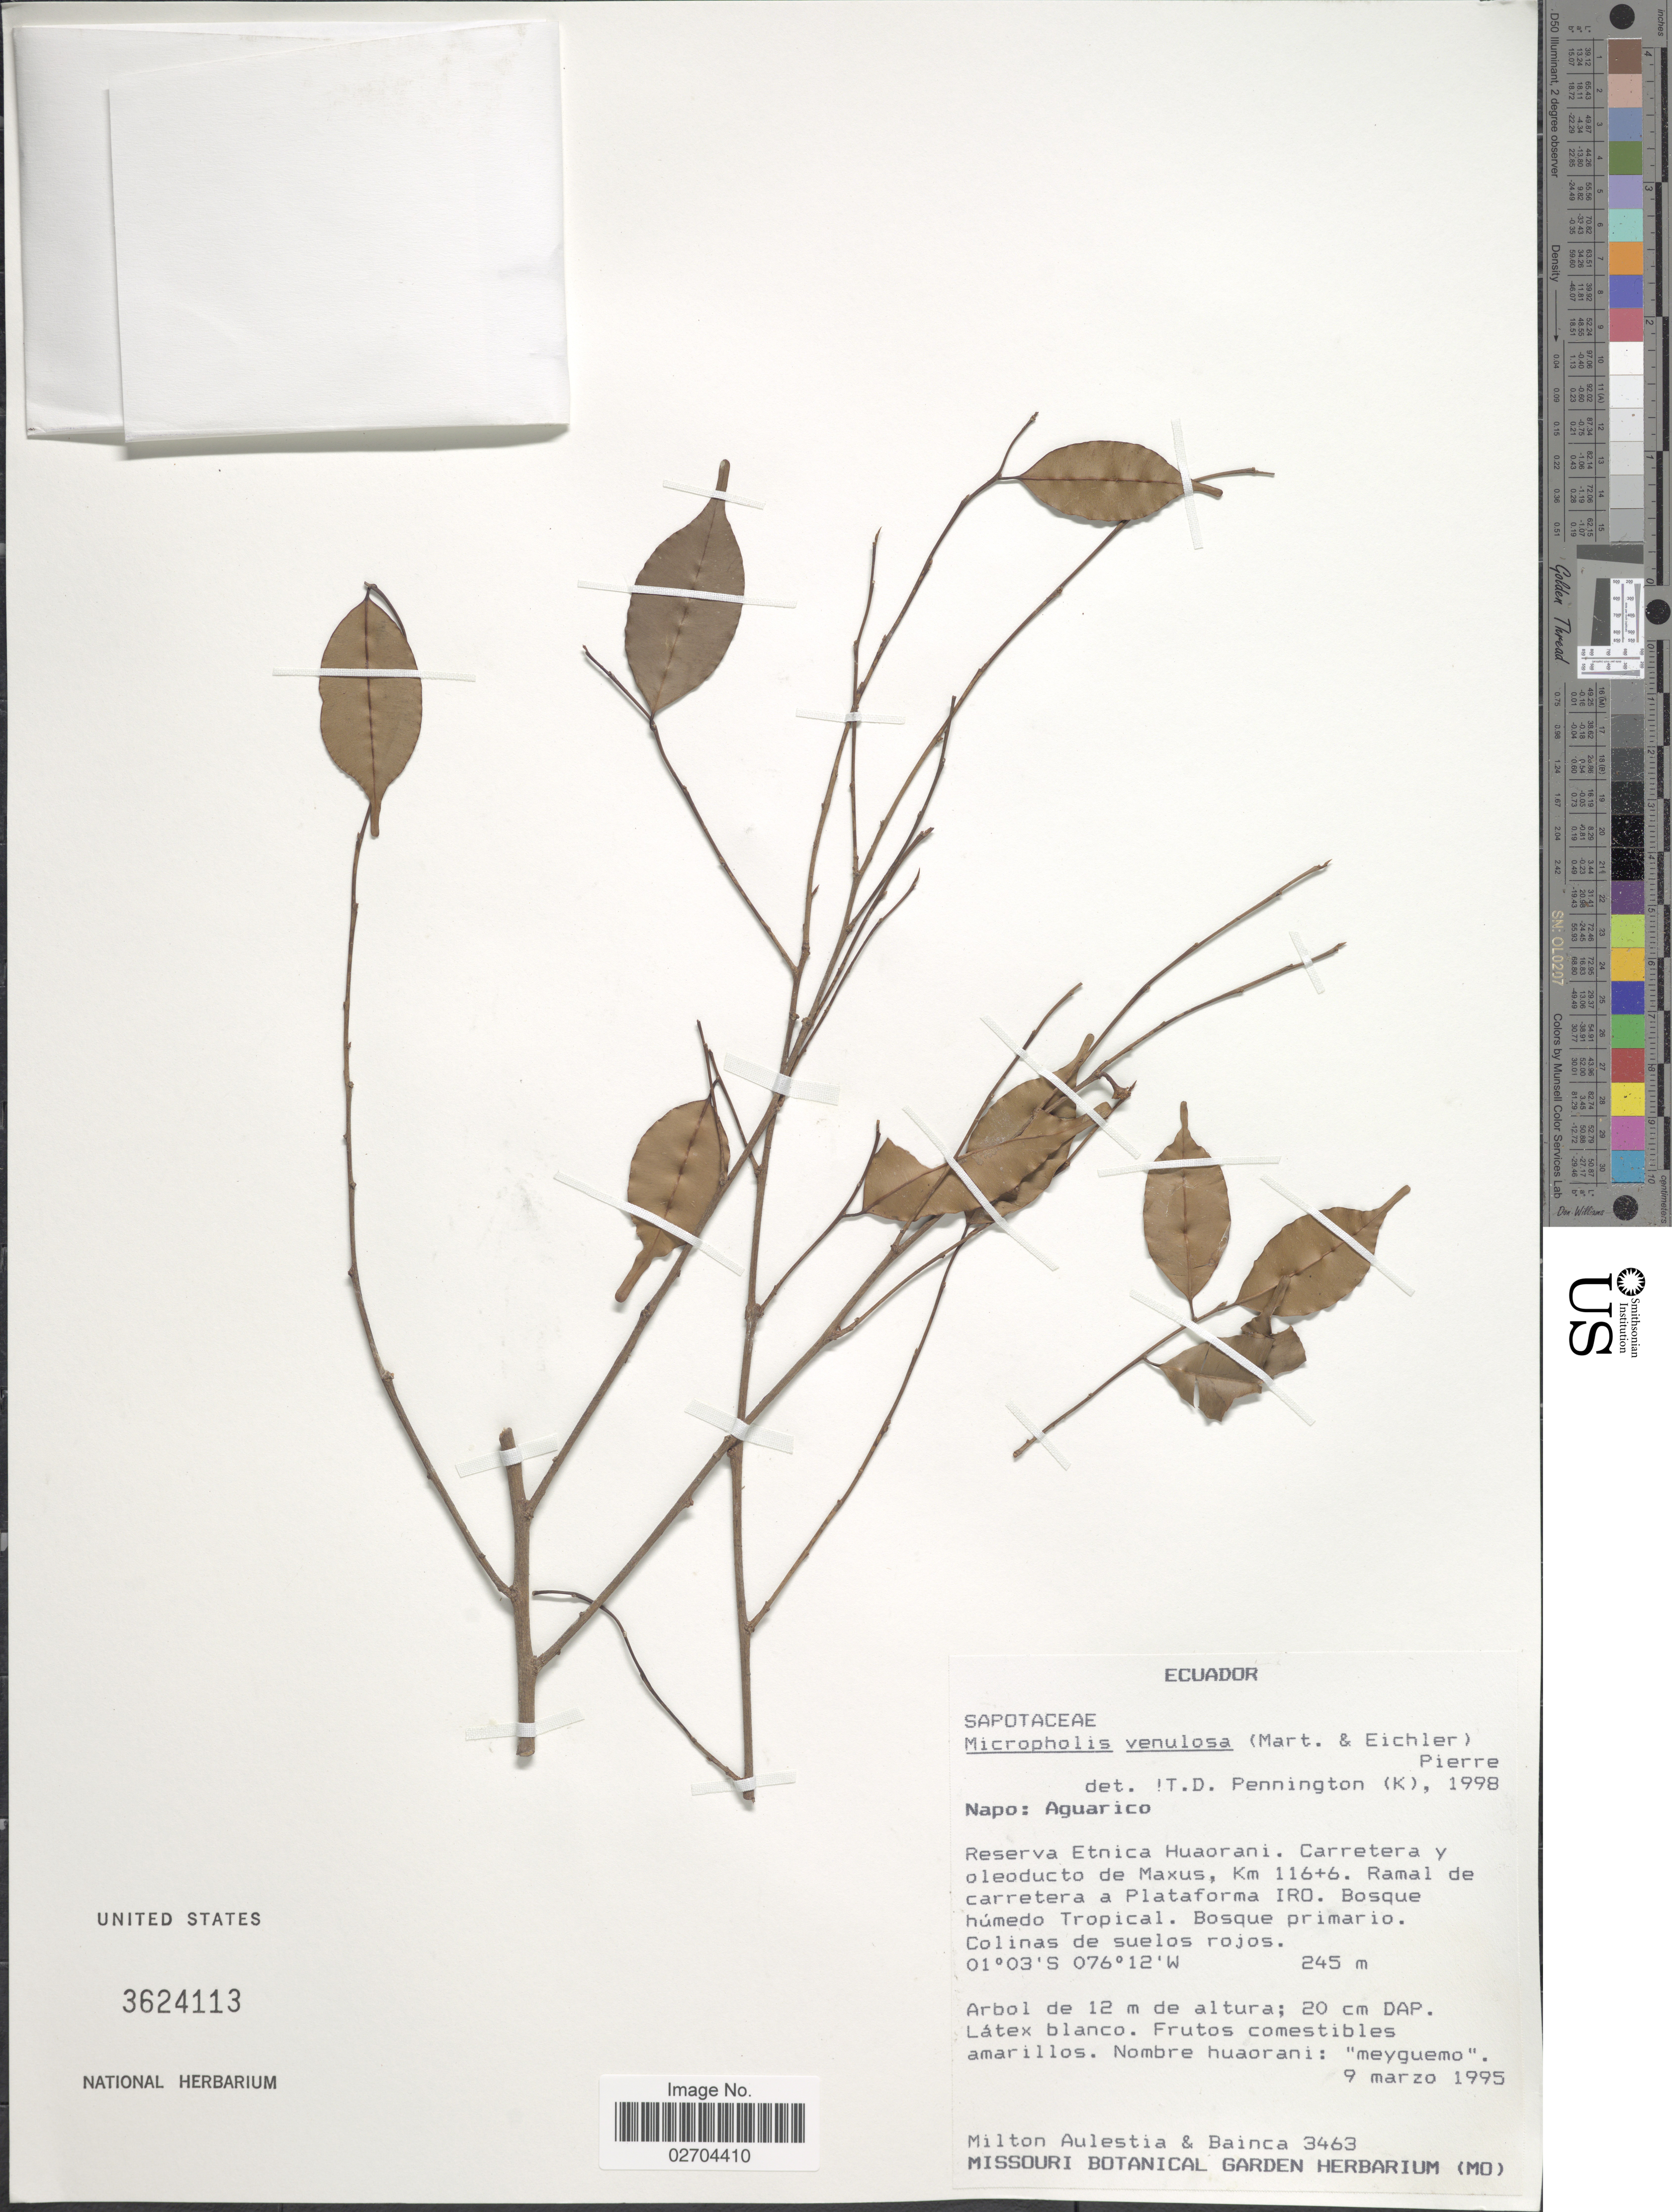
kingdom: Plantae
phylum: Tracheophyta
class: Magnoliopsida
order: Ericales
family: Sapotaceae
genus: Micropholis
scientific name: Micropholis venulosa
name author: (Mart. & Eichler) Pierre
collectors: M. Aulestia & -. Bainca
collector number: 3463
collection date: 1995-03-09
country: Ecuador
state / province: Napo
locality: Napo: Aguarico. Reserva Etnica Huaorani, Carretera y oleoducto de Maxus, Km 116+6. Ramal de carretera a Plataforma IRO.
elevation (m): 245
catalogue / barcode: US 3624113